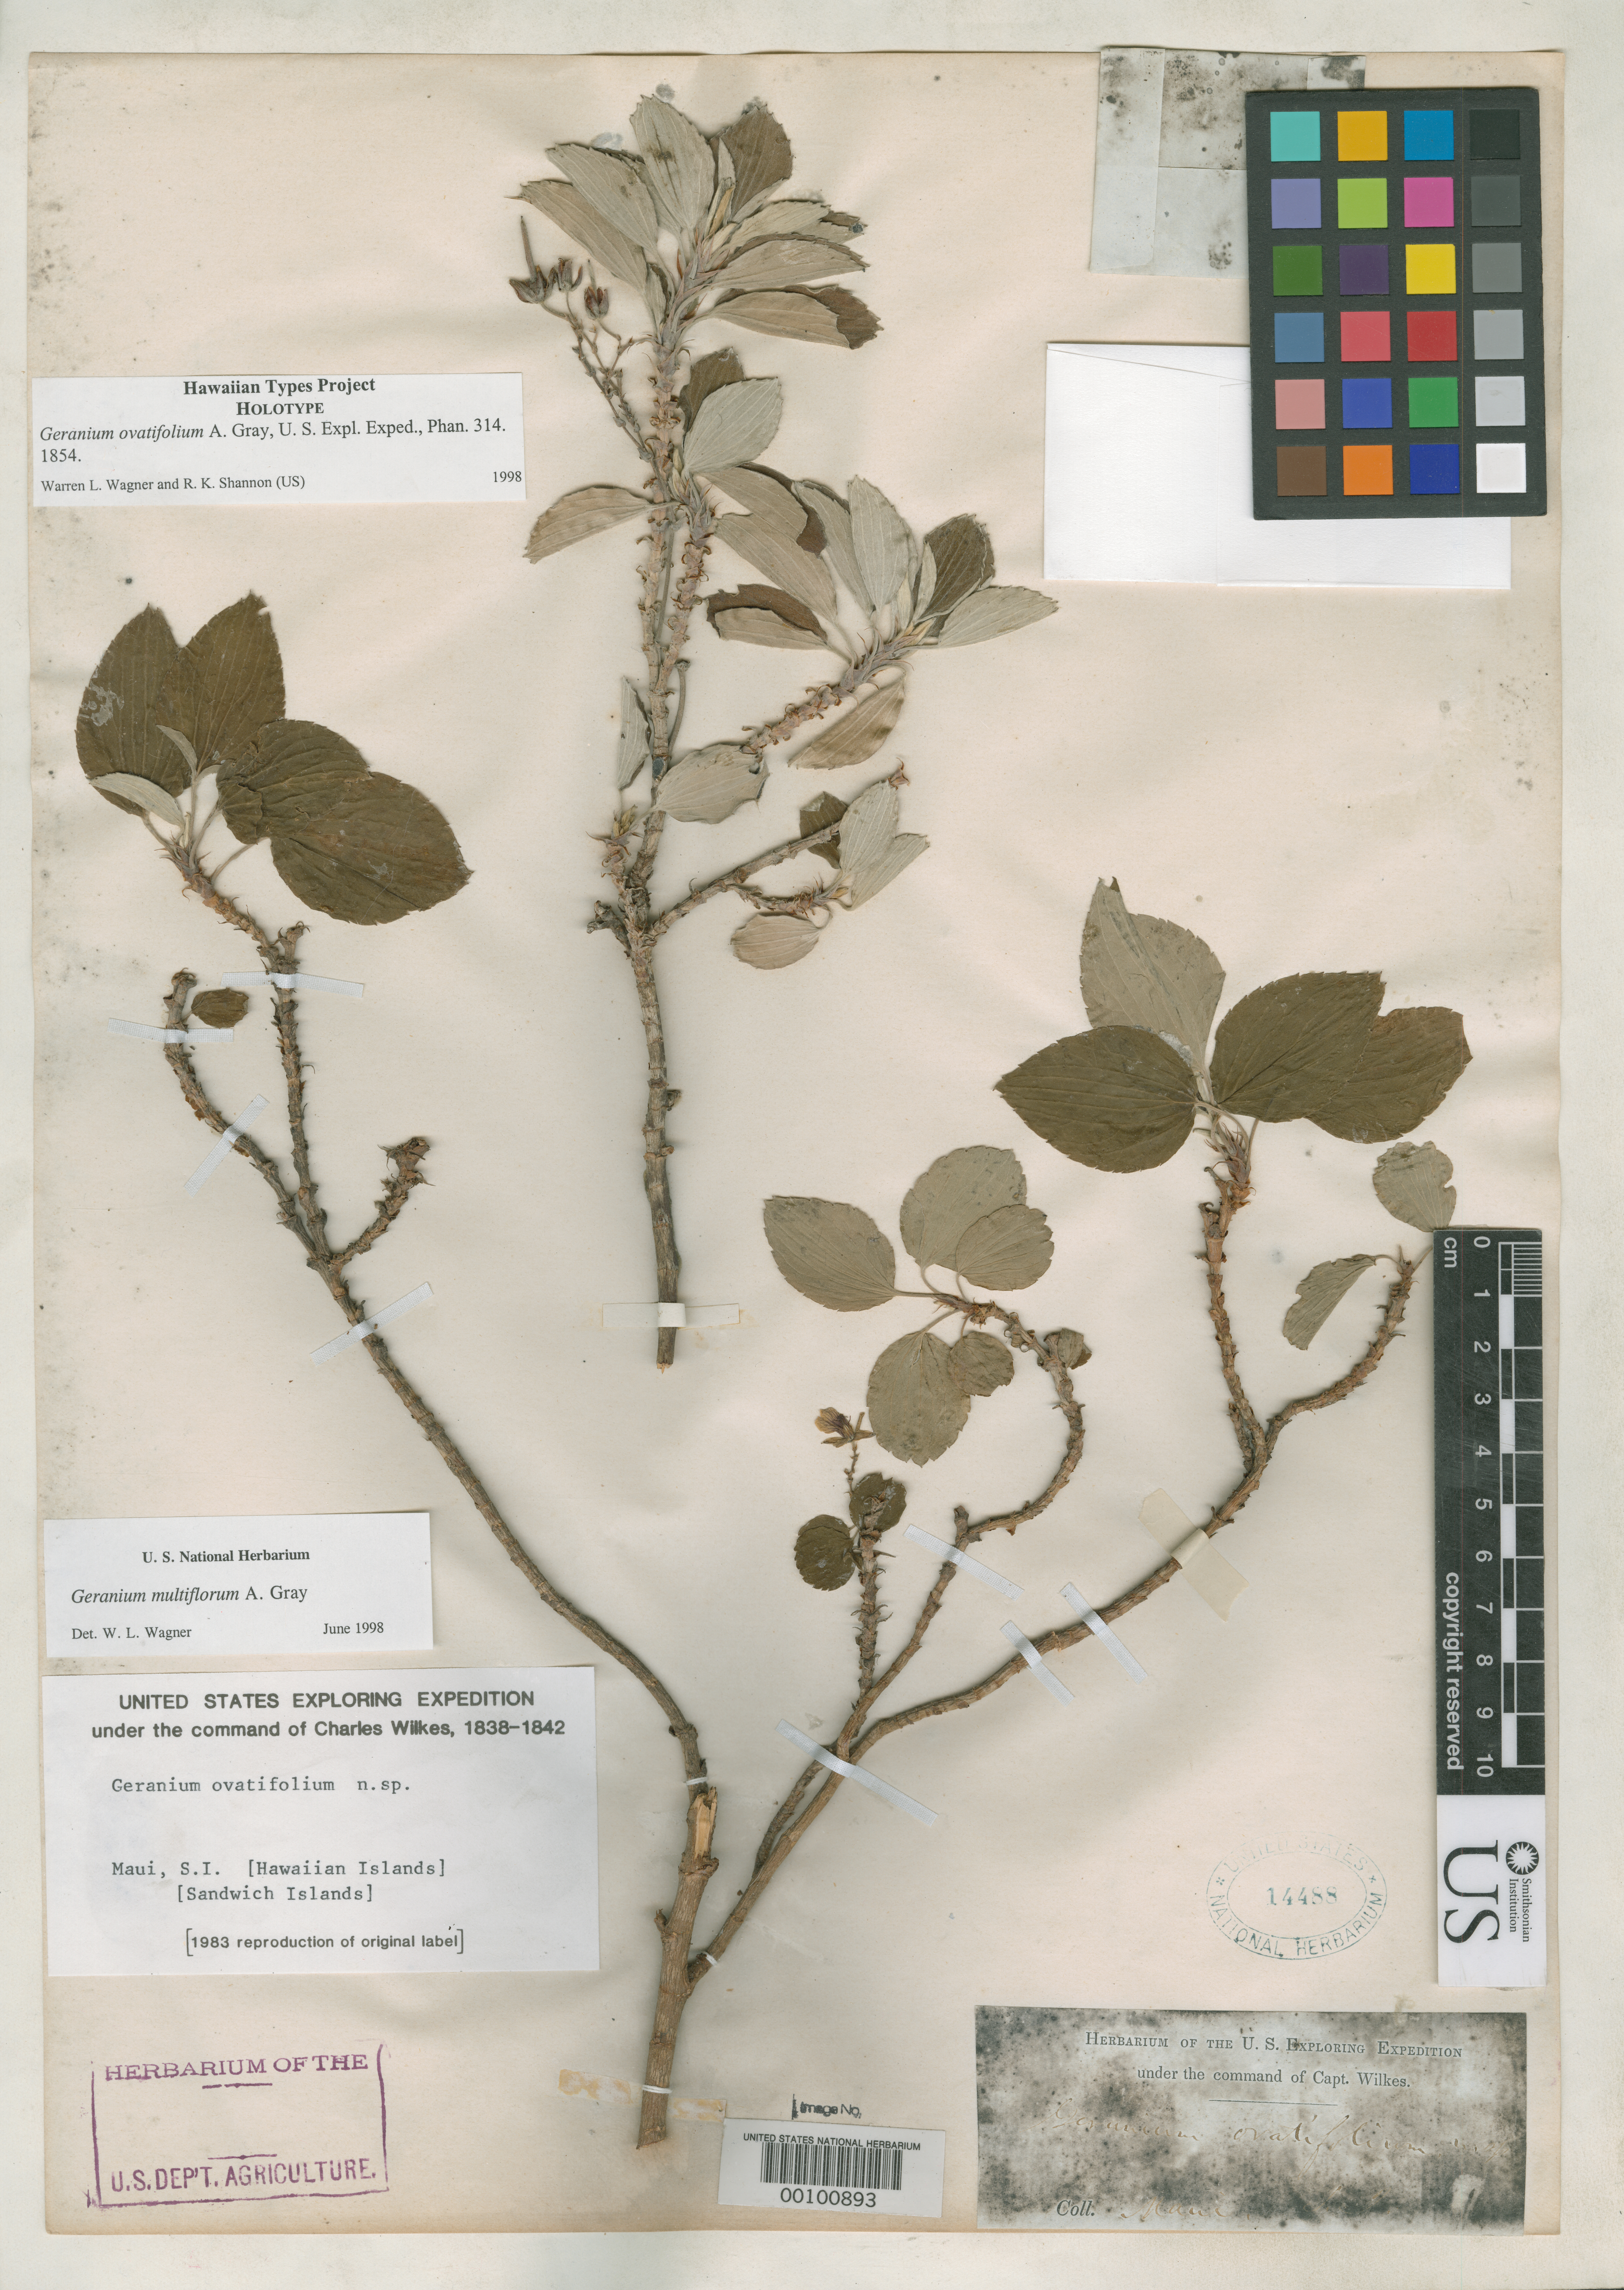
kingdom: Plantae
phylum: Tracheophyta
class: Magnoliopsida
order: Geraniales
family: Geraniaceae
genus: Geranium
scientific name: Geranium ovatifolium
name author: A. Gray in Wilkes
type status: Holotype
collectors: Wilkes Explor. Exped.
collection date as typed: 1838 to -- --- 1842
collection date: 1838/1842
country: United States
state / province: Hawaii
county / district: Maui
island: Maui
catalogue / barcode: US 14488